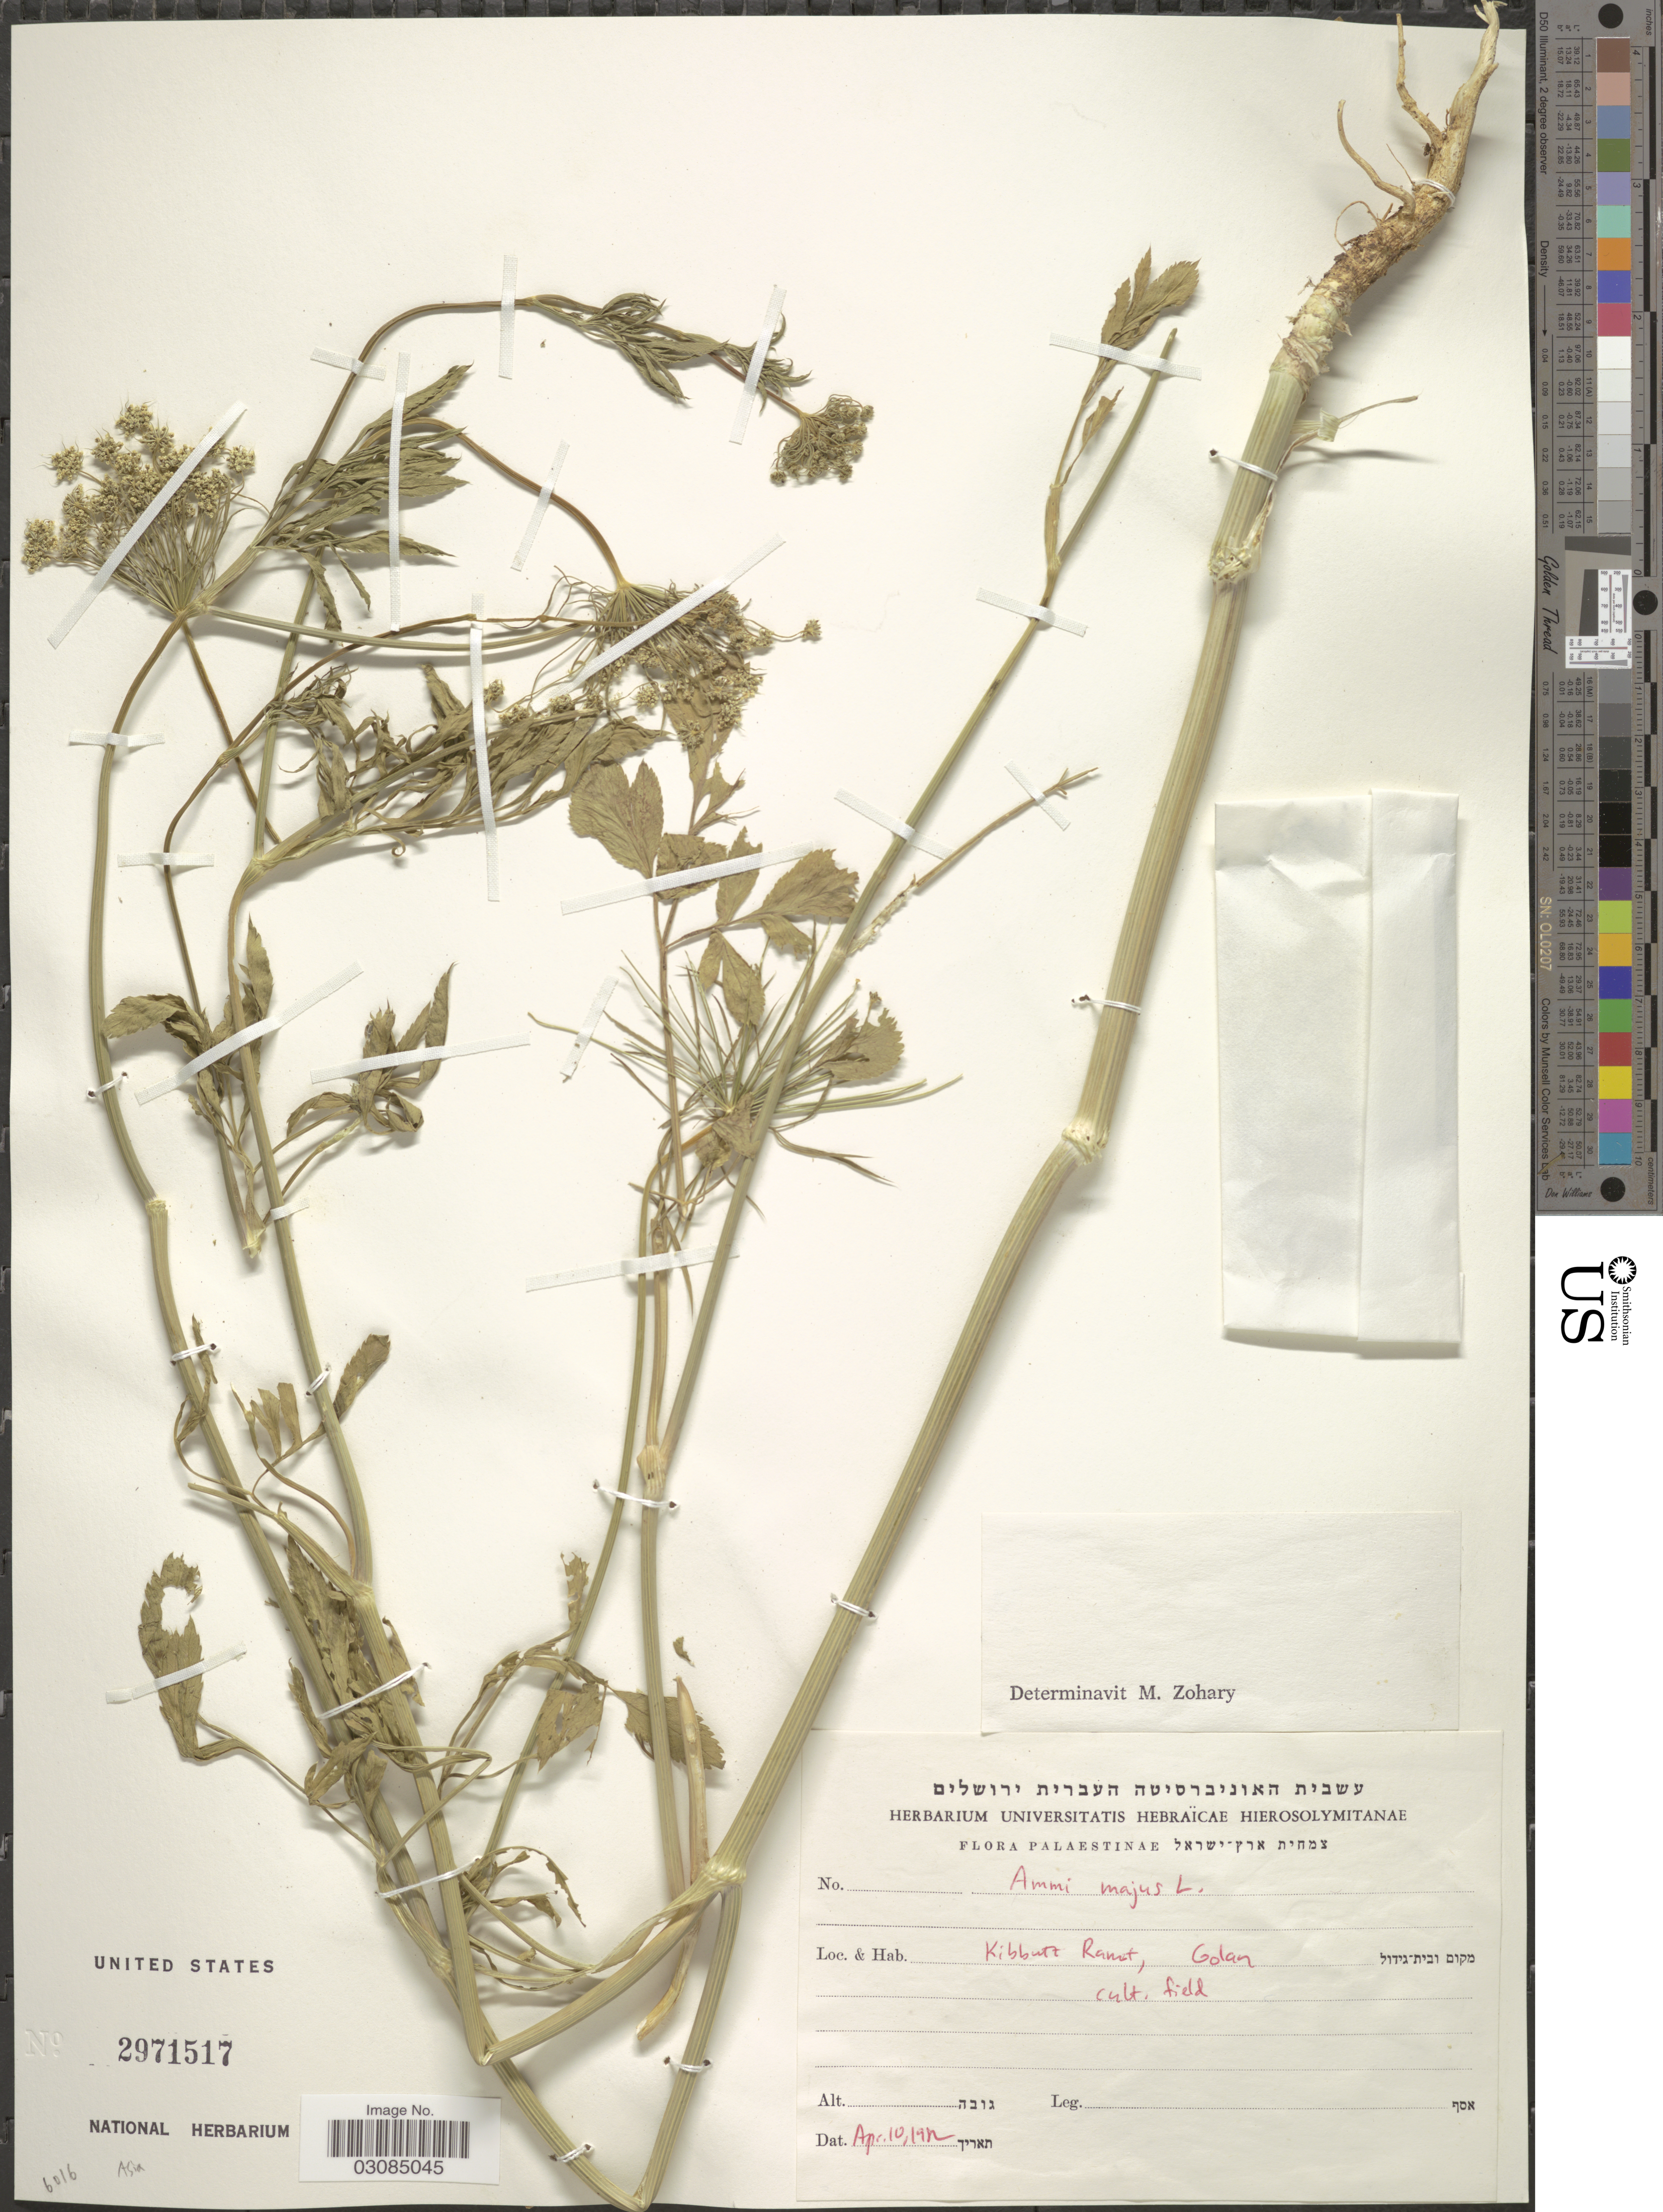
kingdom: Plantae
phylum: Tracheophyta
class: Magnoliopsida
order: Apiales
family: Apiaceae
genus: Ammi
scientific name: Ammi majus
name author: L.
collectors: Herbarium Universitatis Hebraicae Hierosolymitanae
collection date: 1912-04-10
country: Israel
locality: Palaestinae. Kibbutt Ranut, Golan.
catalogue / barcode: US 2971517